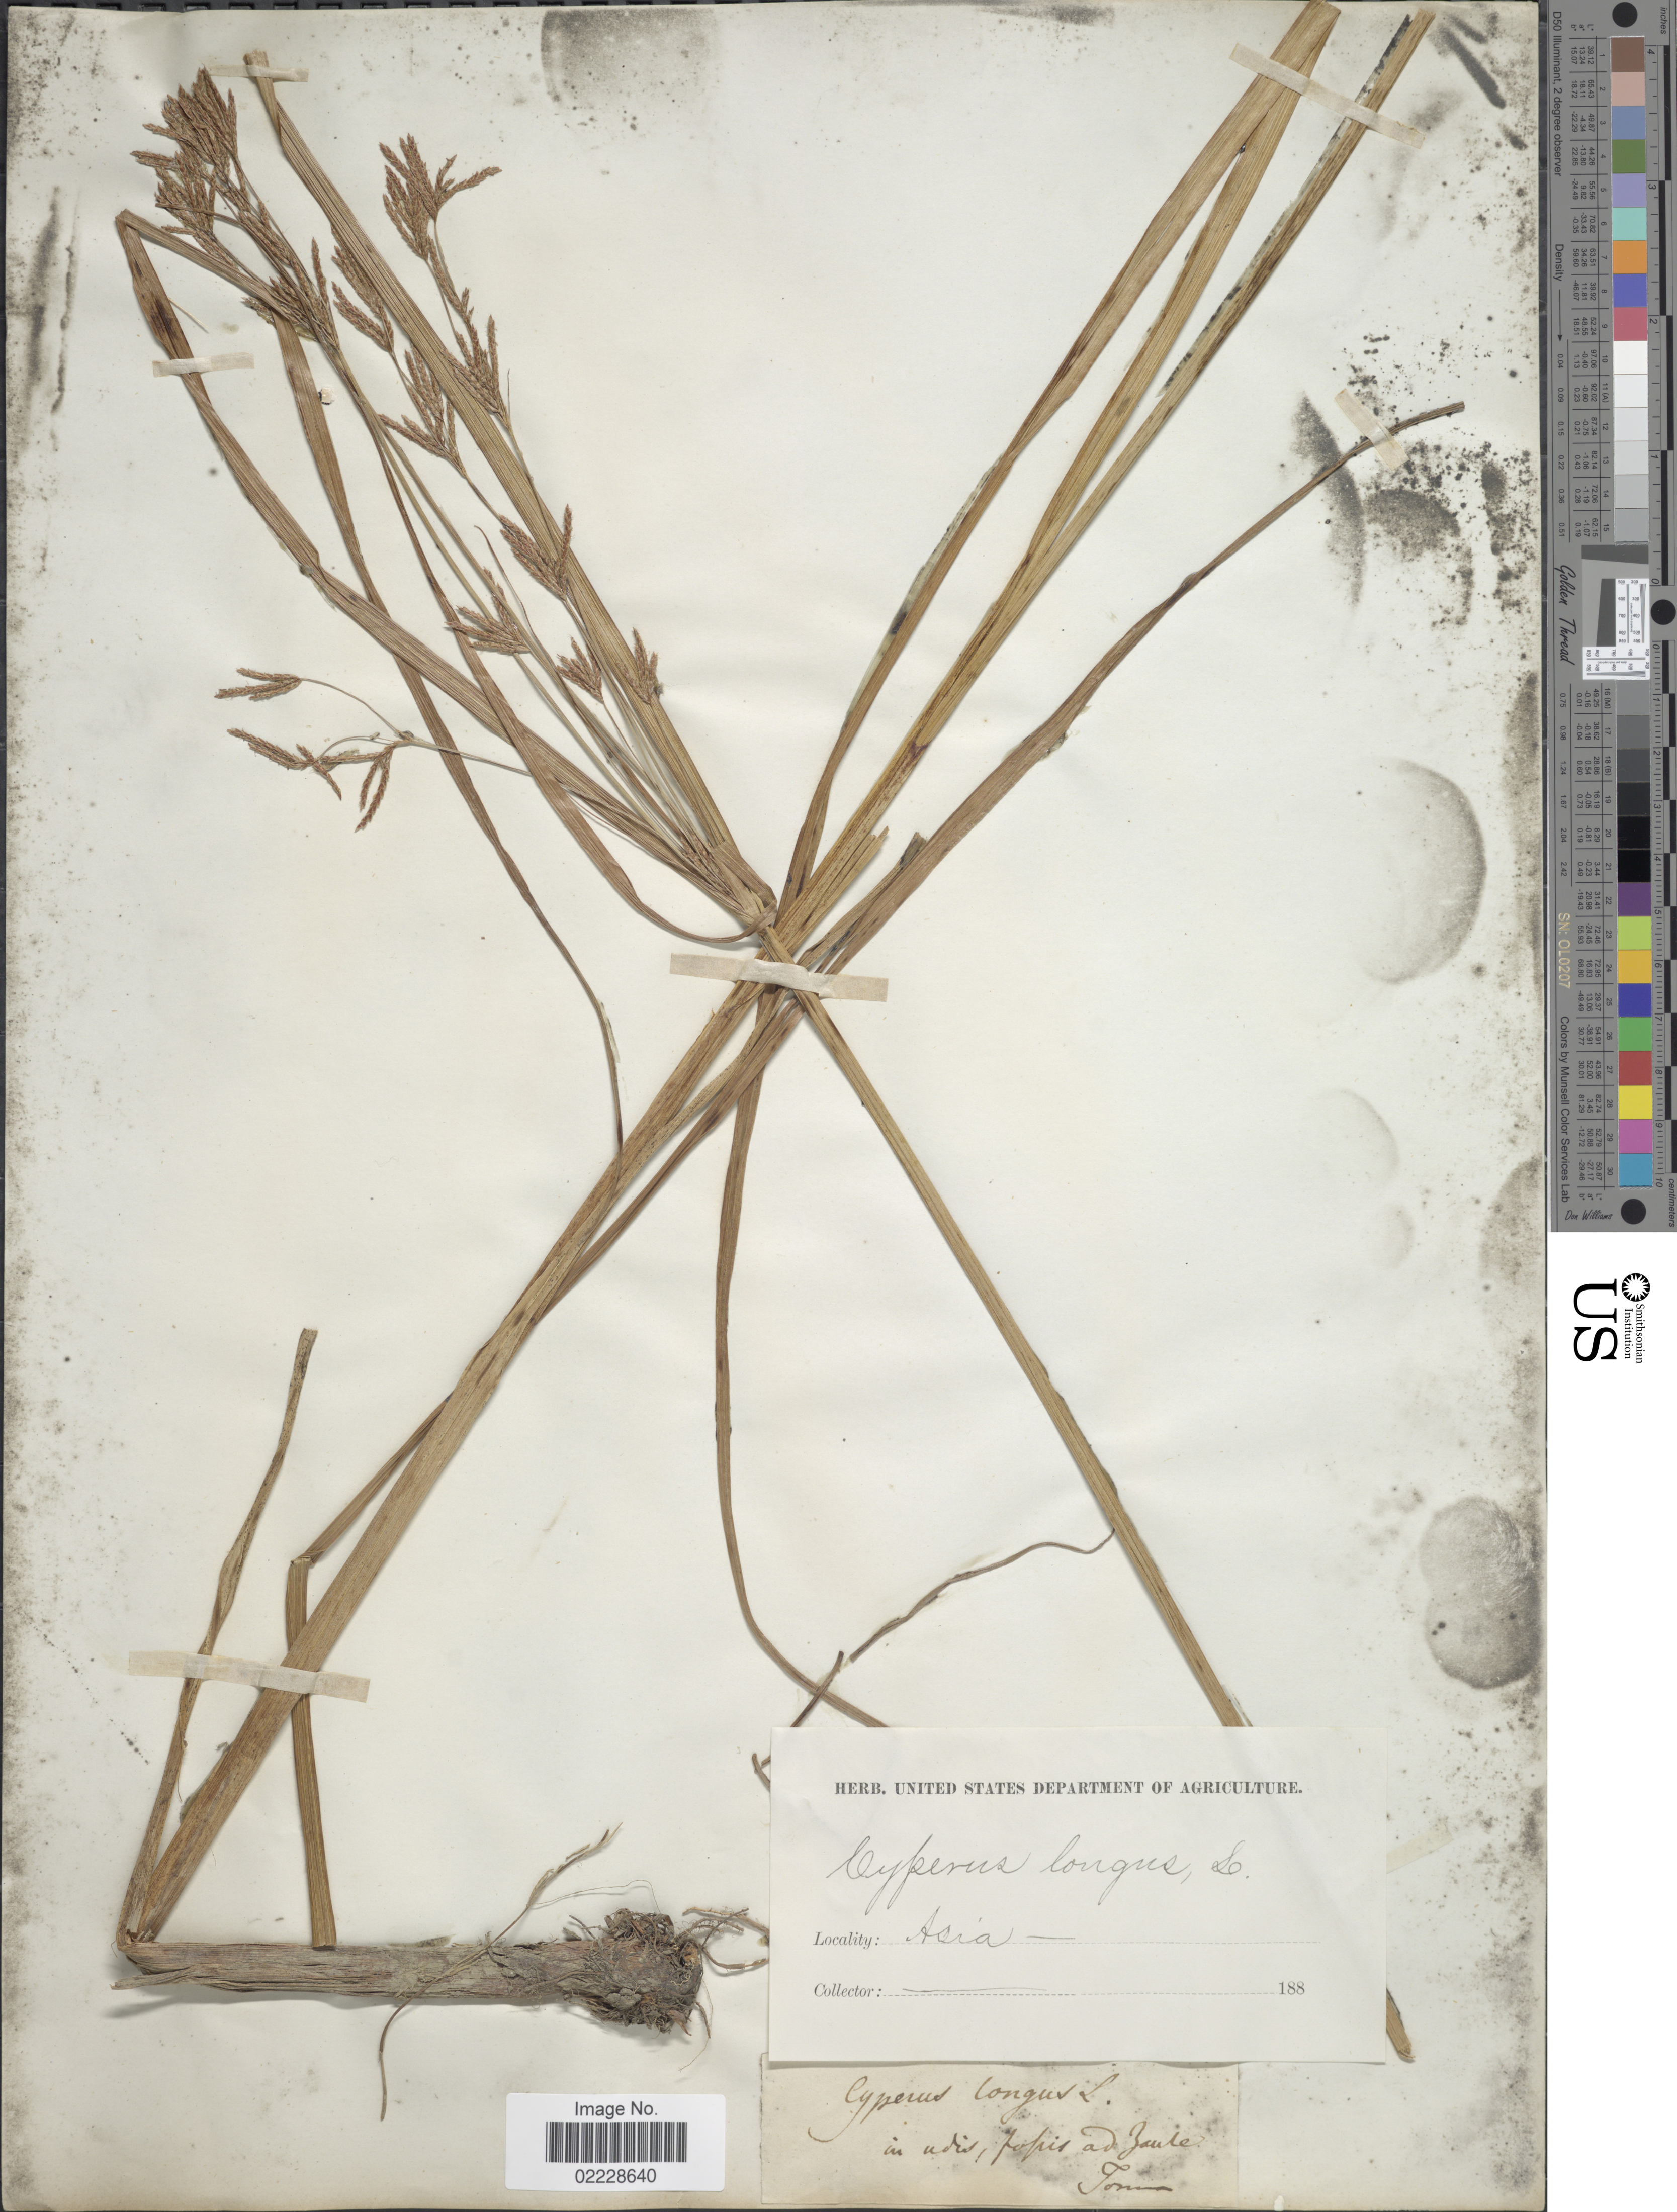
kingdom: Plantae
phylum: Tracheophyta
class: Liliopsida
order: Poales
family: Cyperaceae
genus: Cyperus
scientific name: Cyperus longus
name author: L.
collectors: Tommasini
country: Italy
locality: In a [illegible text]dis, fossis [interpreted] ad Zaule